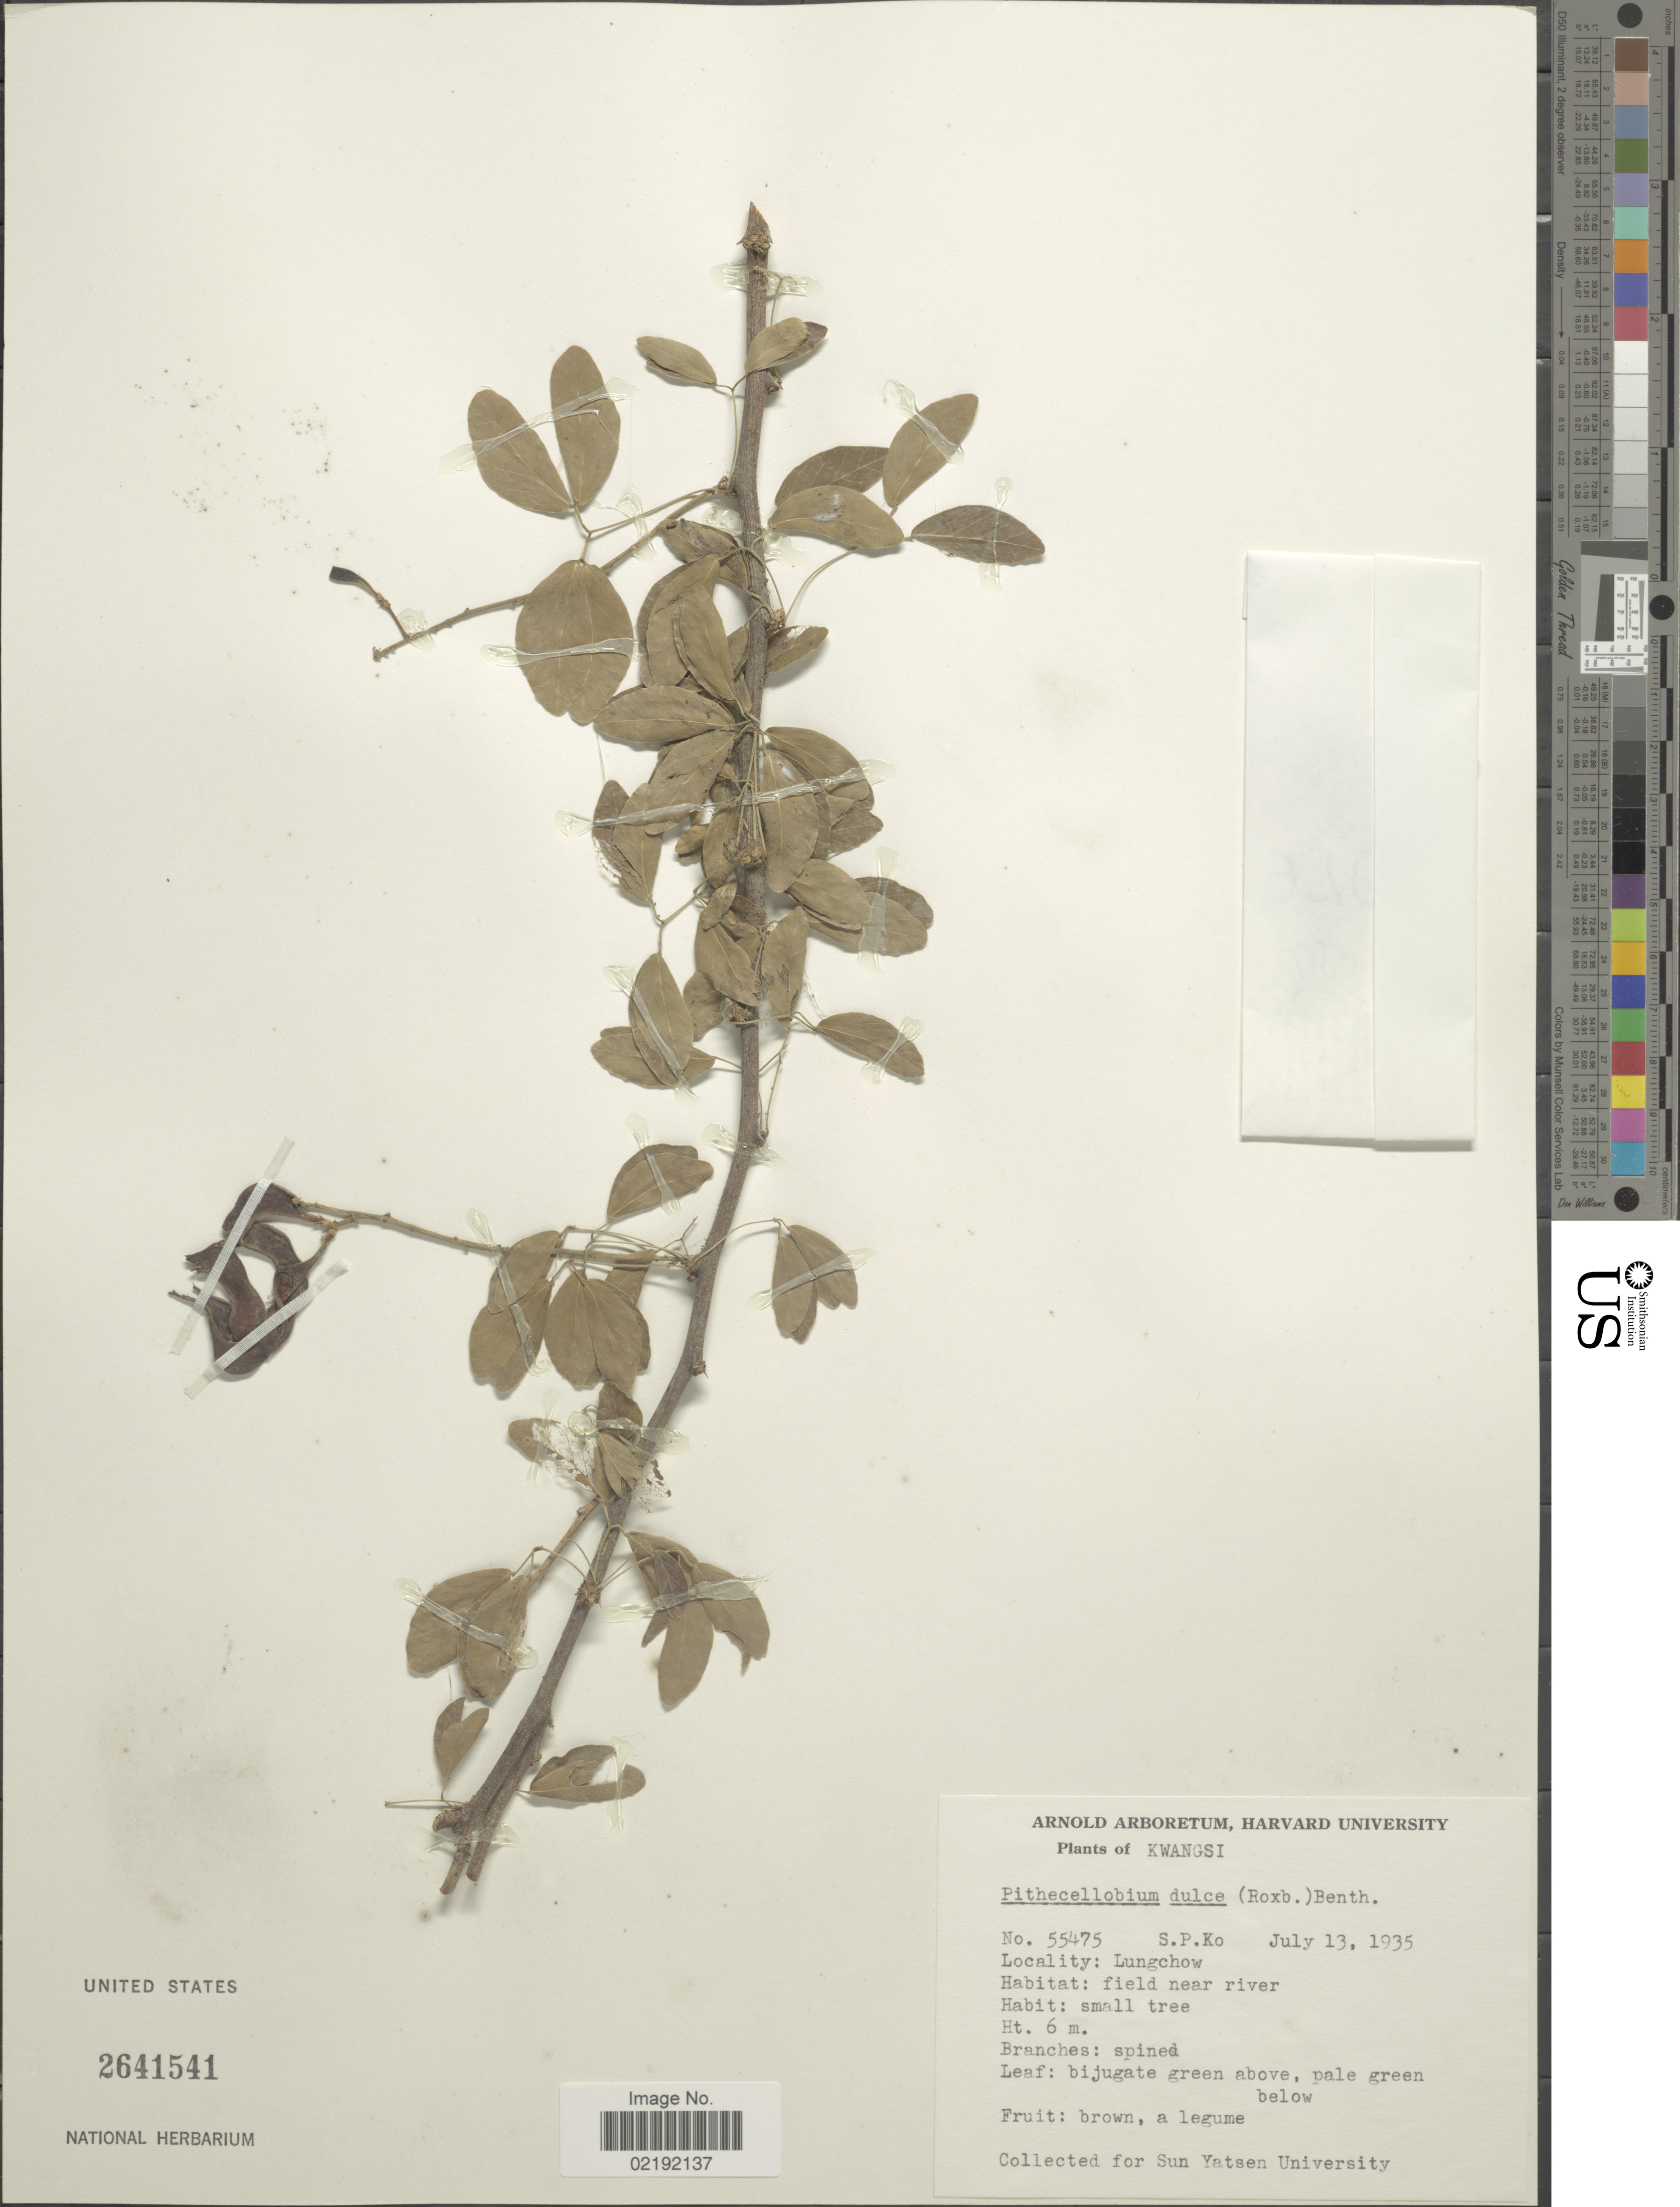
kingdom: Plantae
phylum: Tracheophyta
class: Magnoliopsida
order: Fabales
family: Fabaceae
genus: Pithecellobium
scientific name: Pithecellobium dulce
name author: (Roxb.) Benth.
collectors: S. P. Ko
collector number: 55475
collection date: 1935-07-13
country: China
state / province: Guangxi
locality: Kwangsi. Lungchow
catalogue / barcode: US 2641541